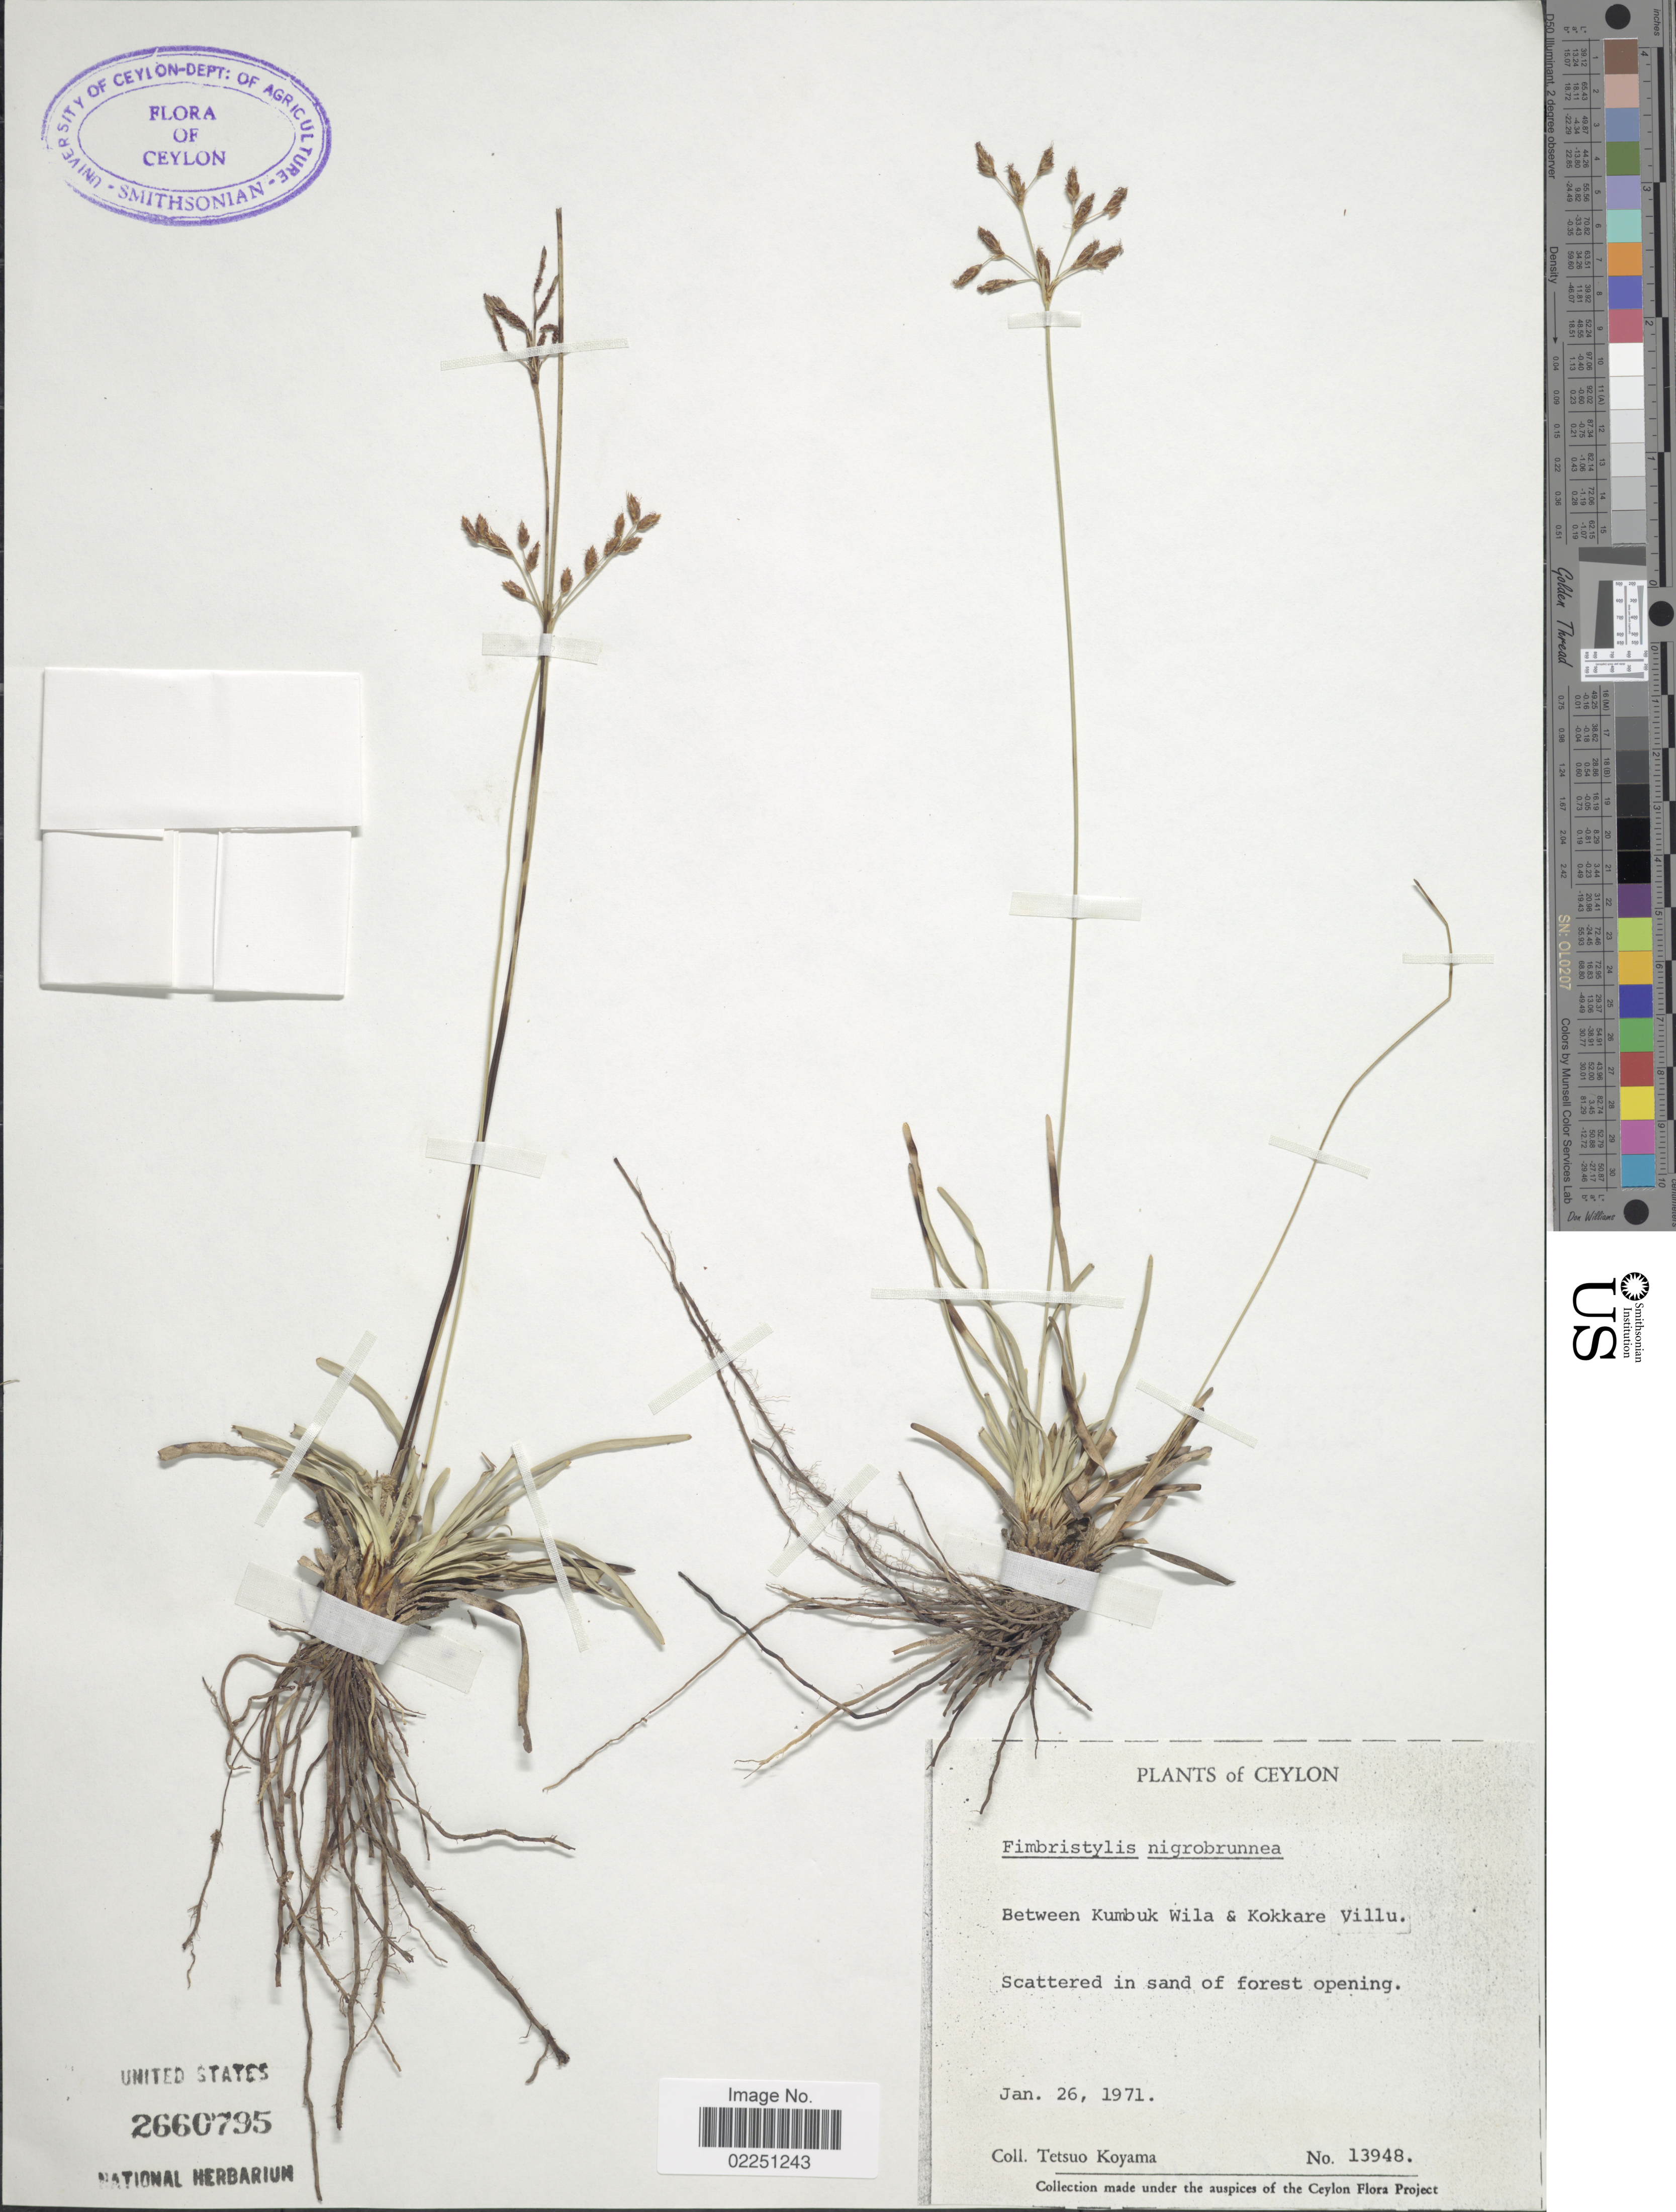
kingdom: Plantae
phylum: Tracheophyta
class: Liliopsida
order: Poales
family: Cyperaceae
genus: Fimbristylis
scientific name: Fimbristylis nigrobrunnea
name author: Thwaites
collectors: T. Koyama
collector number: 13948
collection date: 1971-01-26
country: Sri Lanka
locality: Ceylon. Between Kumbuk Wila & Kokkare Villu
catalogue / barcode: US 2660795